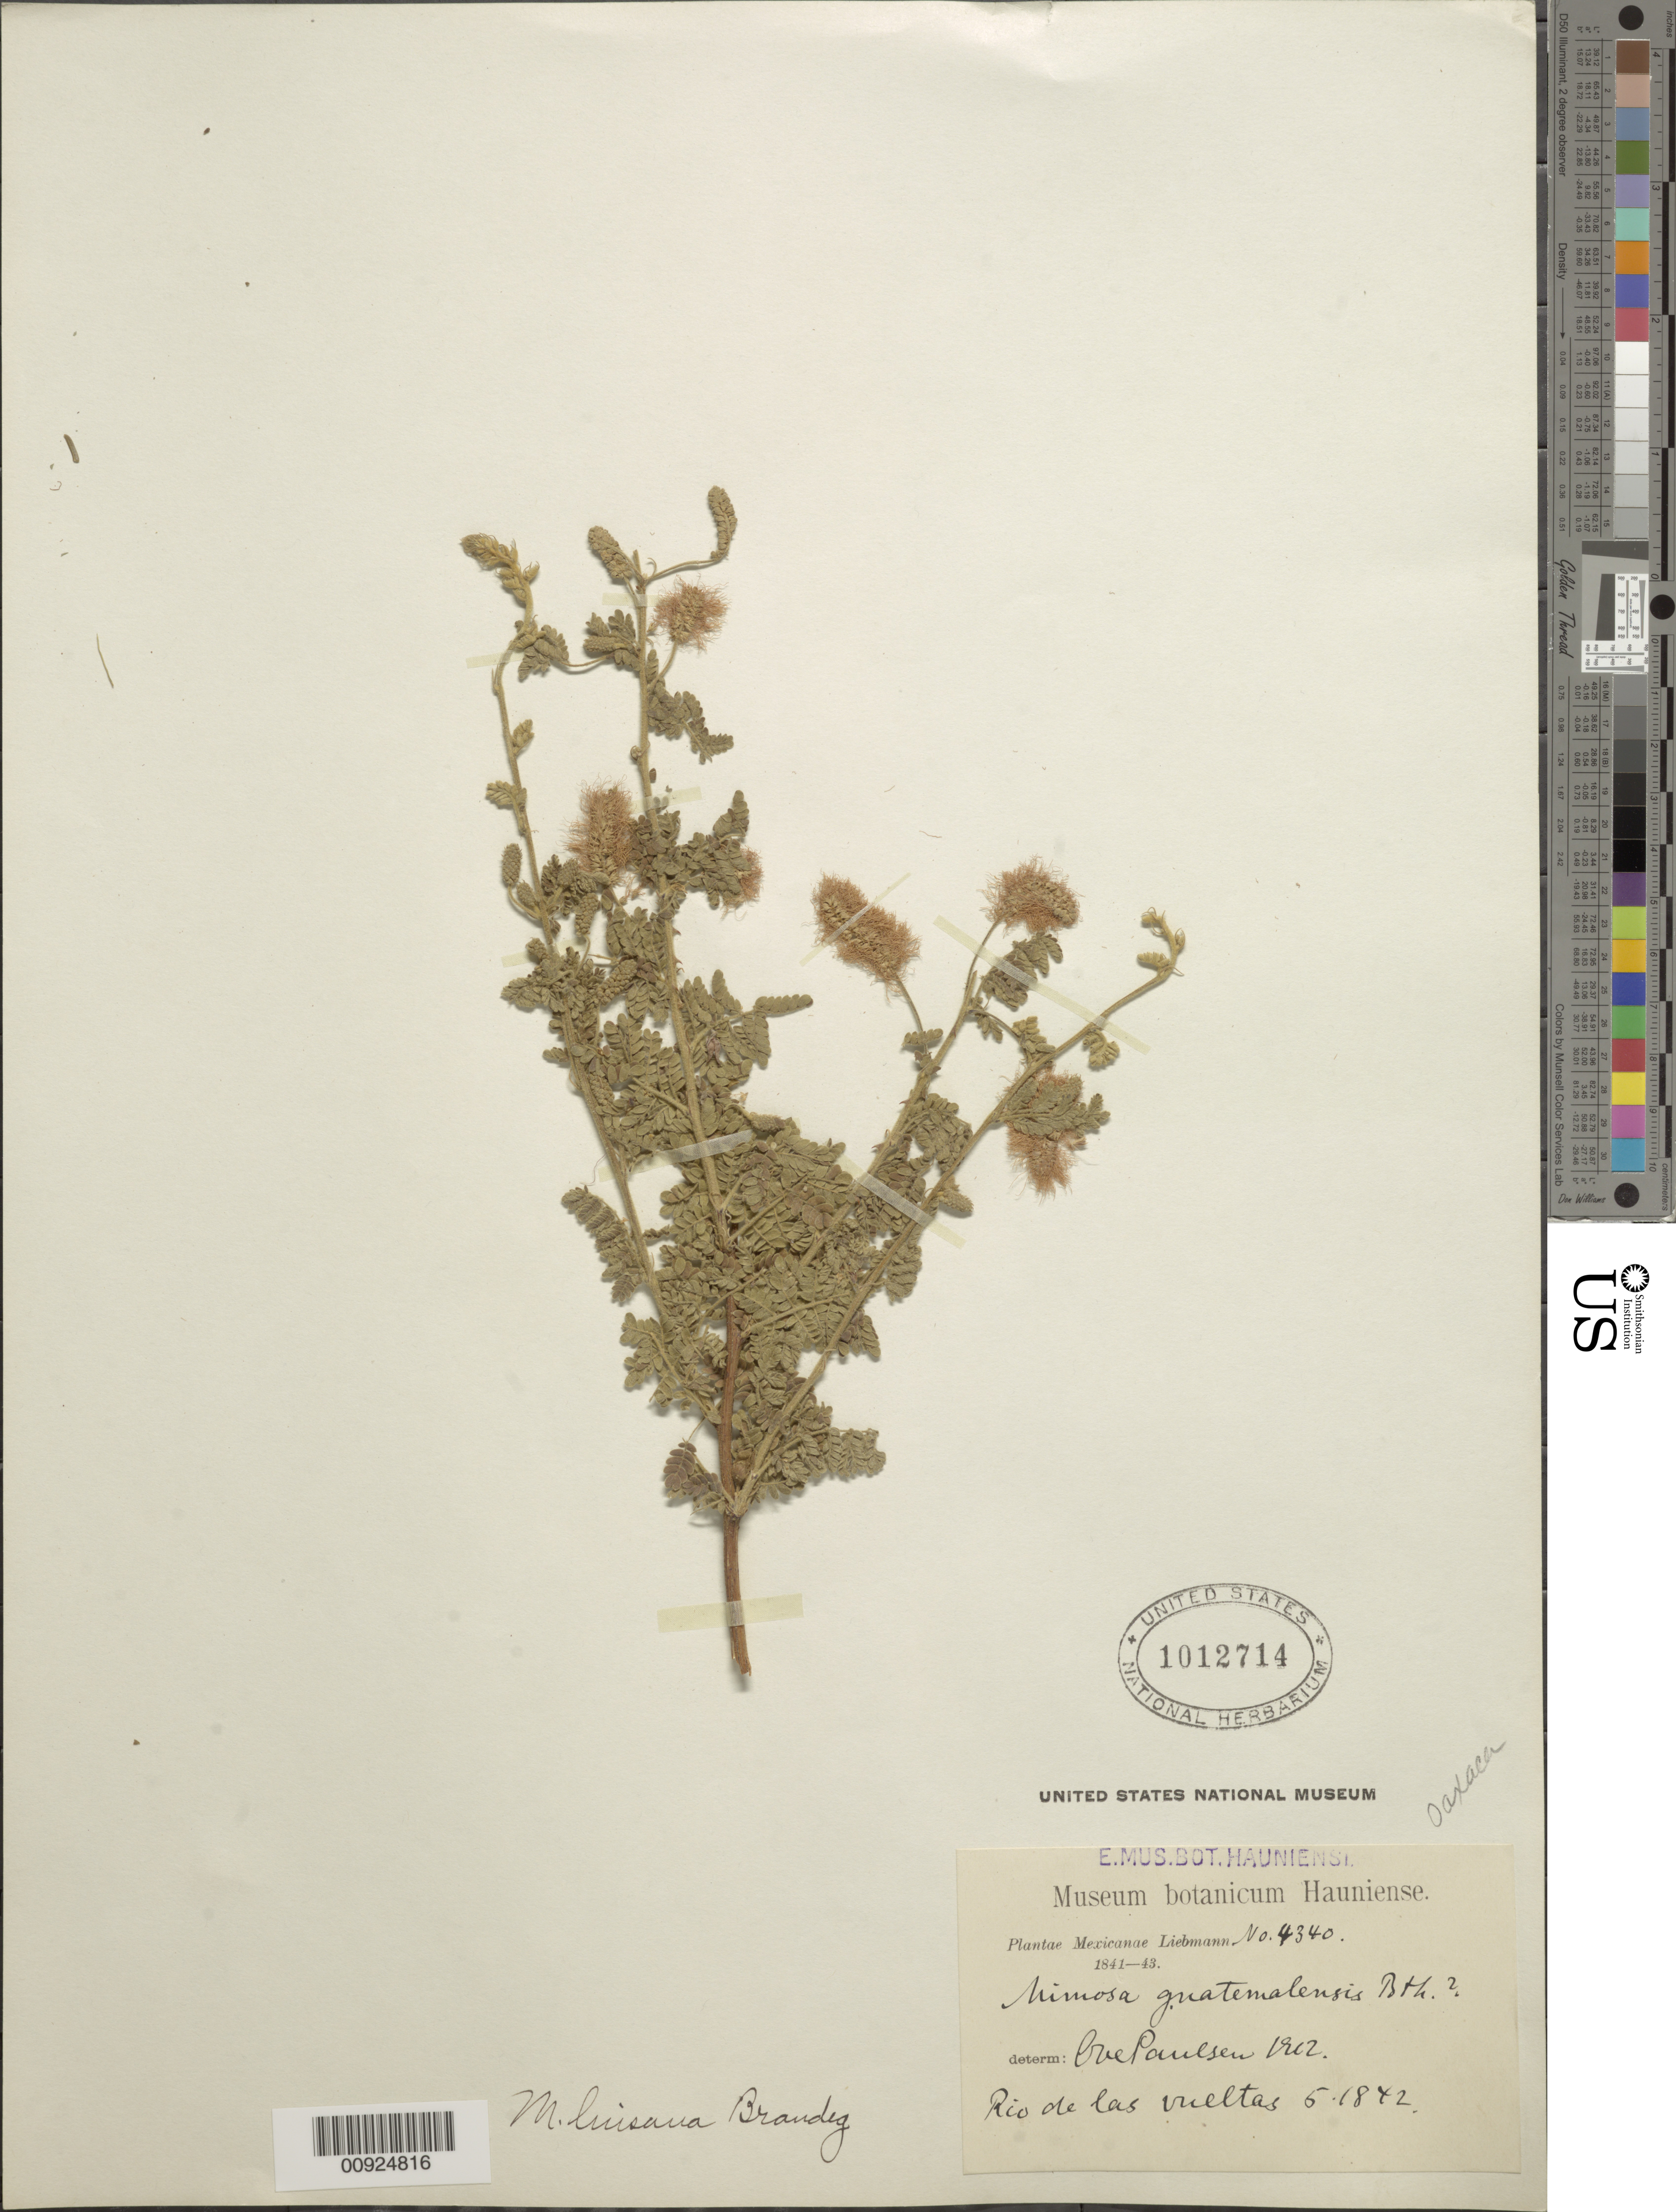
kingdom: Plantae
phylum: Tracheophyta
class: Magnoliopsida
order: Fabales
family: Fabaceae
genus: Mimosa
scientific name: Mimosa luisana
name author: Brandegee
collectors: F. M. Liebmann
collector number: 4340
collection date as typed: May 1842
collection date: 1842-05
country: Mexico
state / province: Oaxaca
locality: Río de las Vueltas.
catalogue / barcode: US 1012714